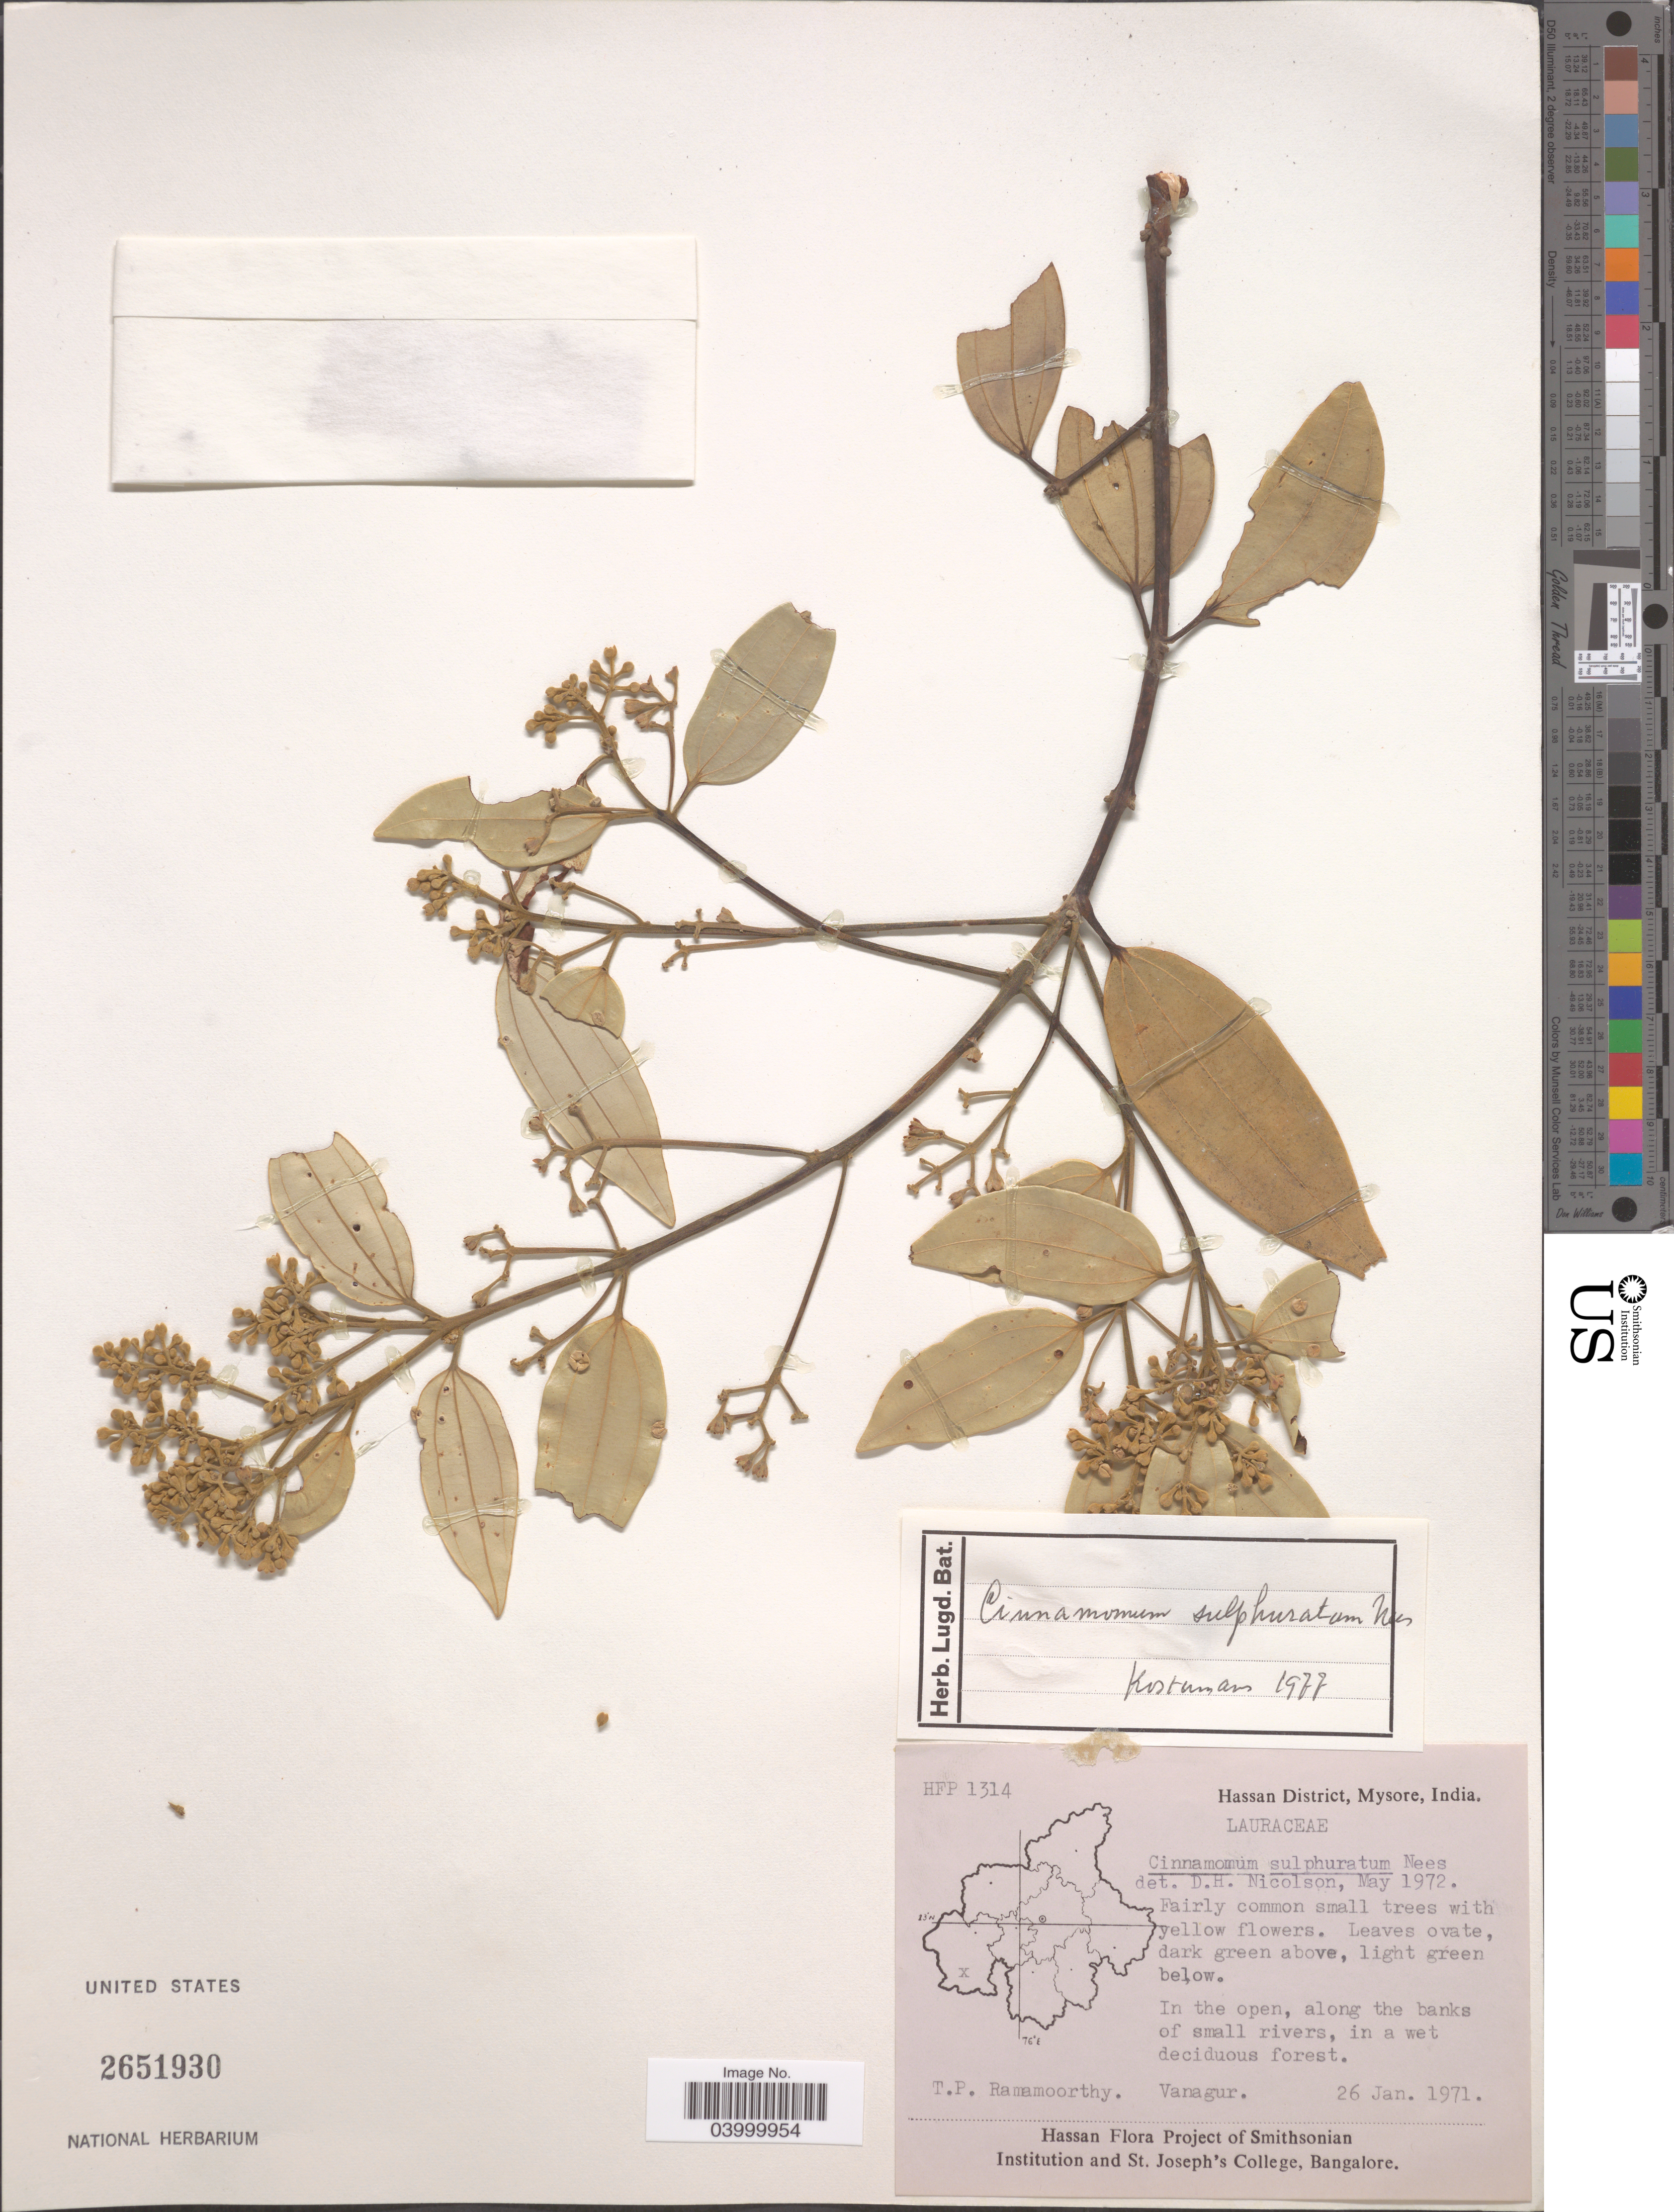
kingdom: Plantae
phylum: Tracheophyta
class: Magnoliopsida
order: Laurales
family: Lauraceae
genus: Cinnamomum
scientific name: Cinnamomum sulphuratum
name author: Nees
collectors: T. P. Ramamoorthy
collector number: HFP 1314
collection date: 1971-01-26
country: India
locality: Hassan District, Mysore. In the open, along the banks of small rivers, in a wet deciduous forest. Vanagur.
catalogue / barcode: US 2651930